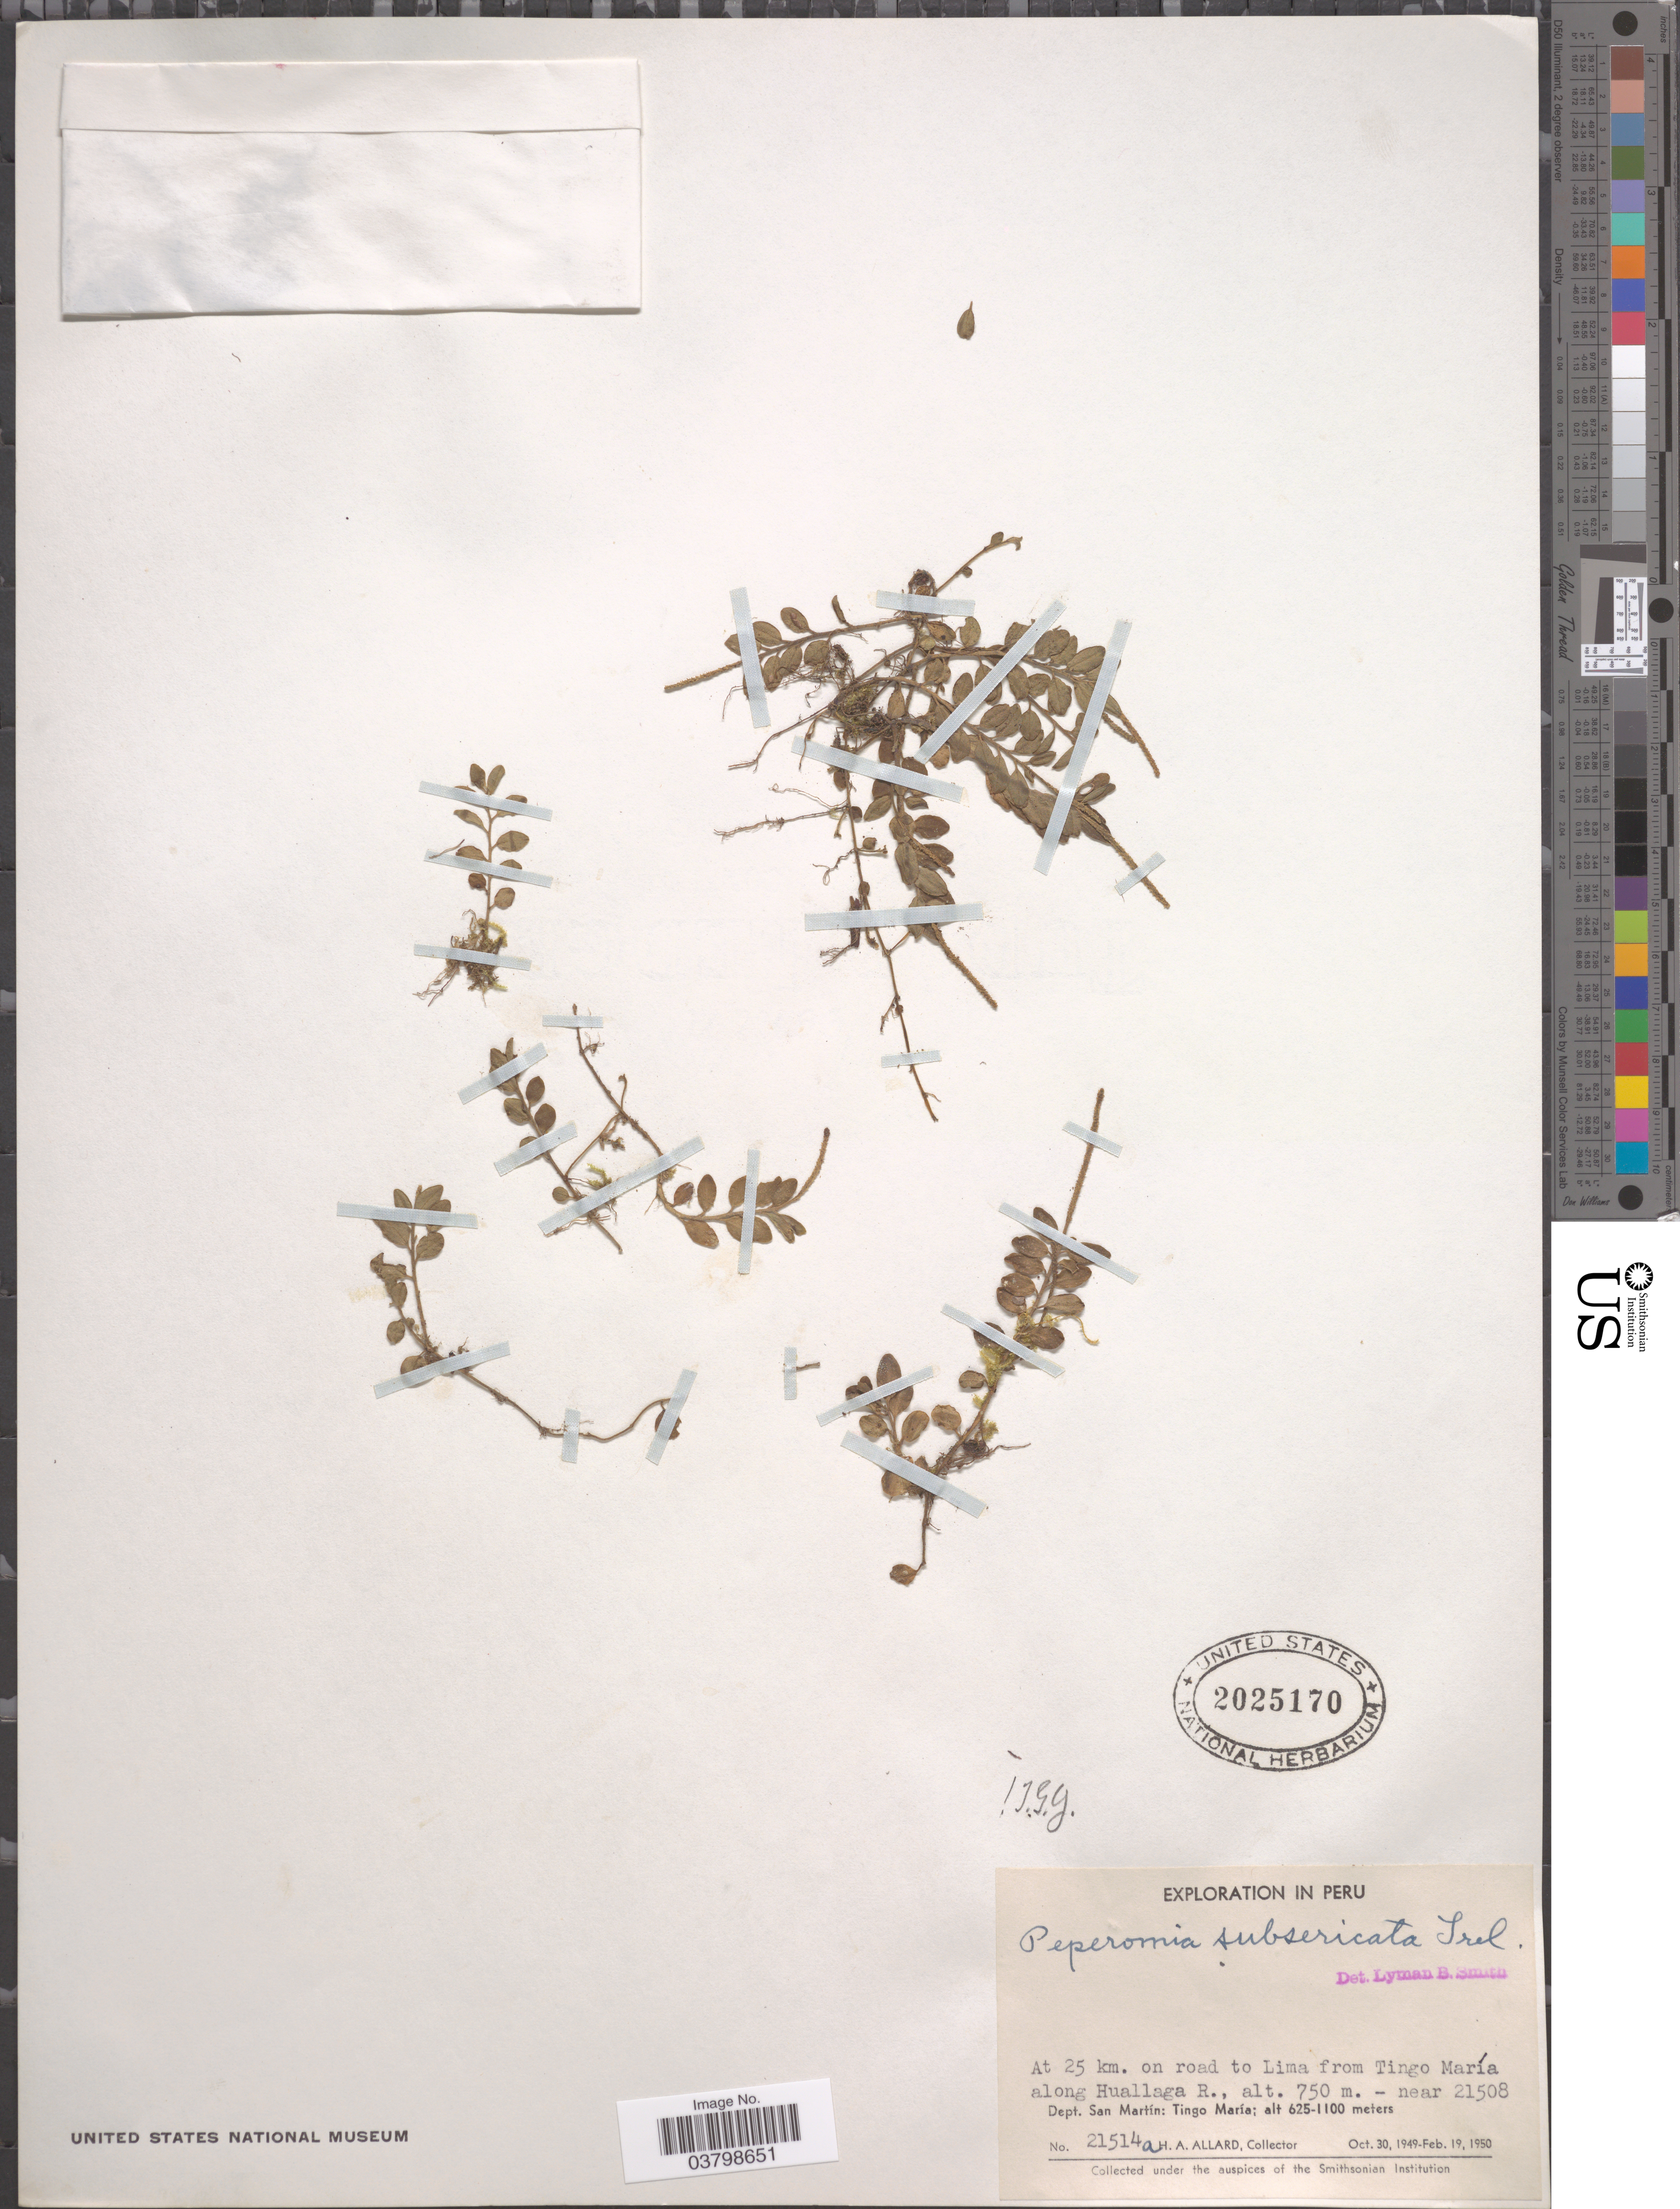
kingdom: Plantae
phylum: Tracheophyta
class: Magnoliopsida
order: Piperales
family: Piperaceae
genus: Peperomia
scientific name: Peperomia subsericata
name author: Trel.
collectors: H. A. Allard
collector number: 21514a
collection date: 1949-10-30/1950-02-19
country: Peru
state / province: San Martín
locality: At 25 km. on road to Lima from Tingo María along Huallaga R. Dept. San Martín: Tingo María.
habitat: on road along river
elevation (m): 750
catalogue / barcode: US 2025170